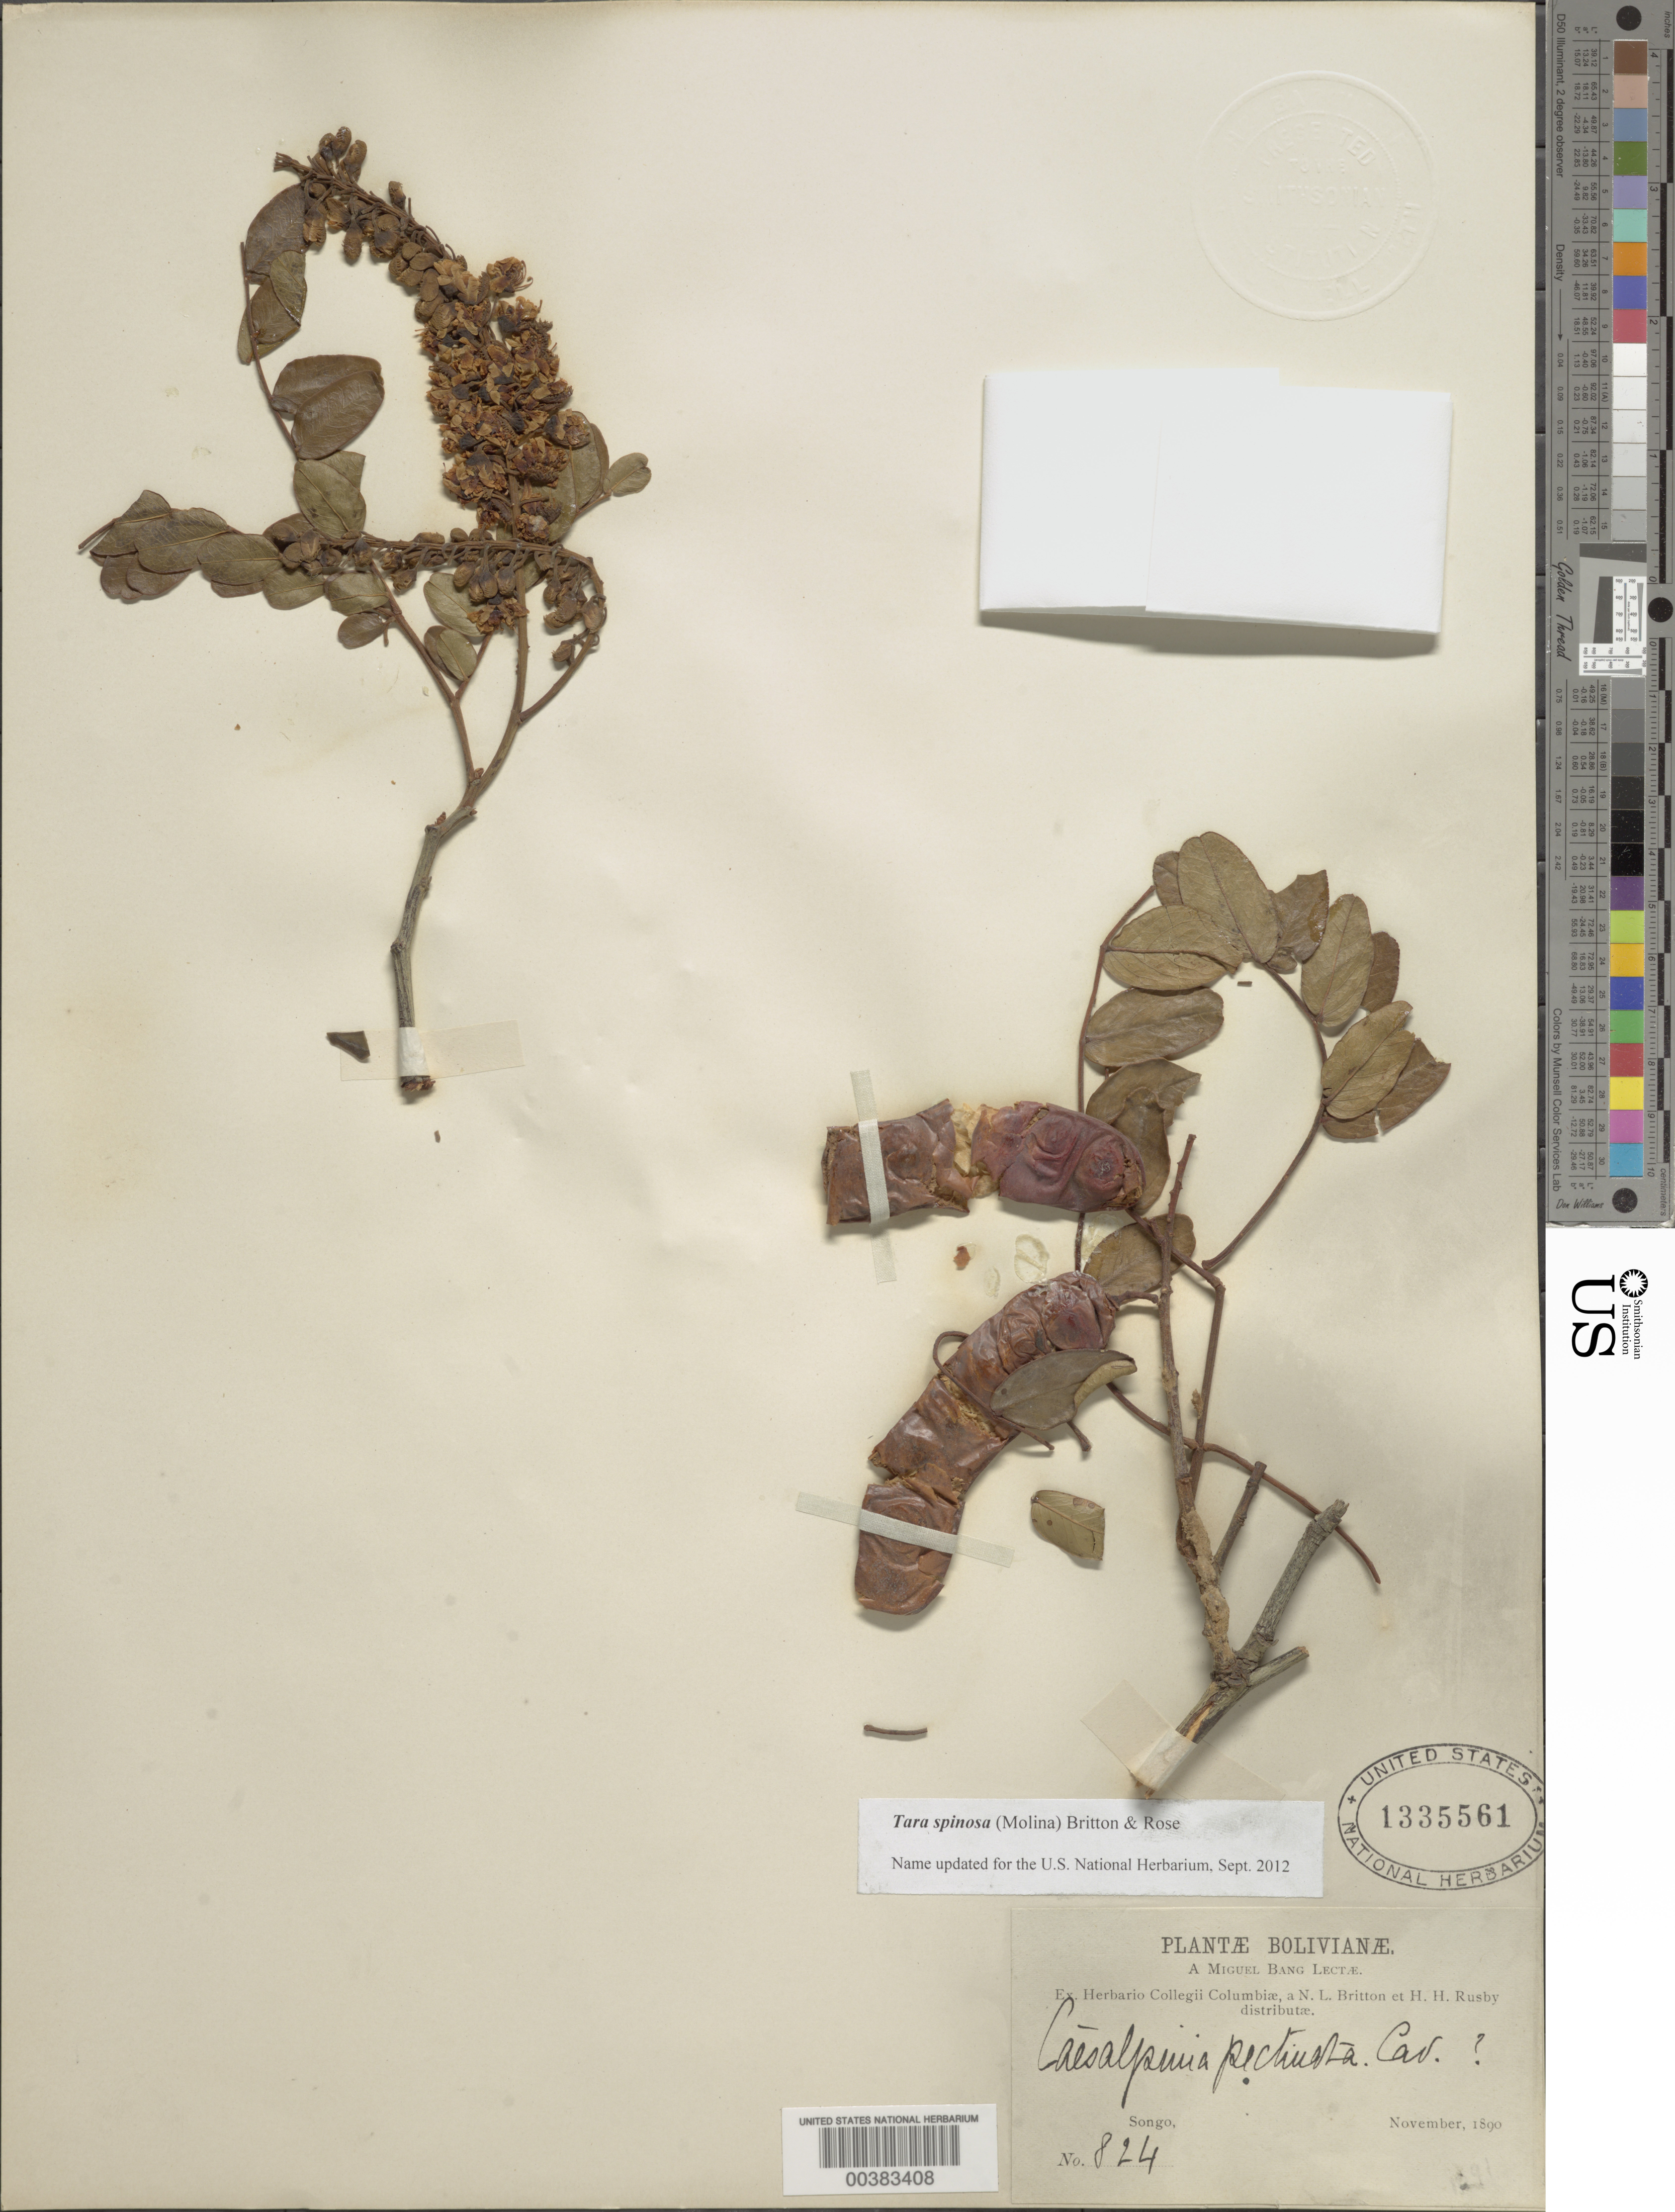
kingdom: Plantae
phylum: Tracheophyta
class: Magnoliopsida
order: Fabales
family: Fabaceae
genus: Tara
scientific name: Tara spinosa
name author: (Molina) Britton & Rose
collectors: M. Bang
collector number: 824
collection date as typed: Nov 1890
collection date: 1890-11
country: Bolivia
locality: Songo.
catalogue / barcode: US 1335561